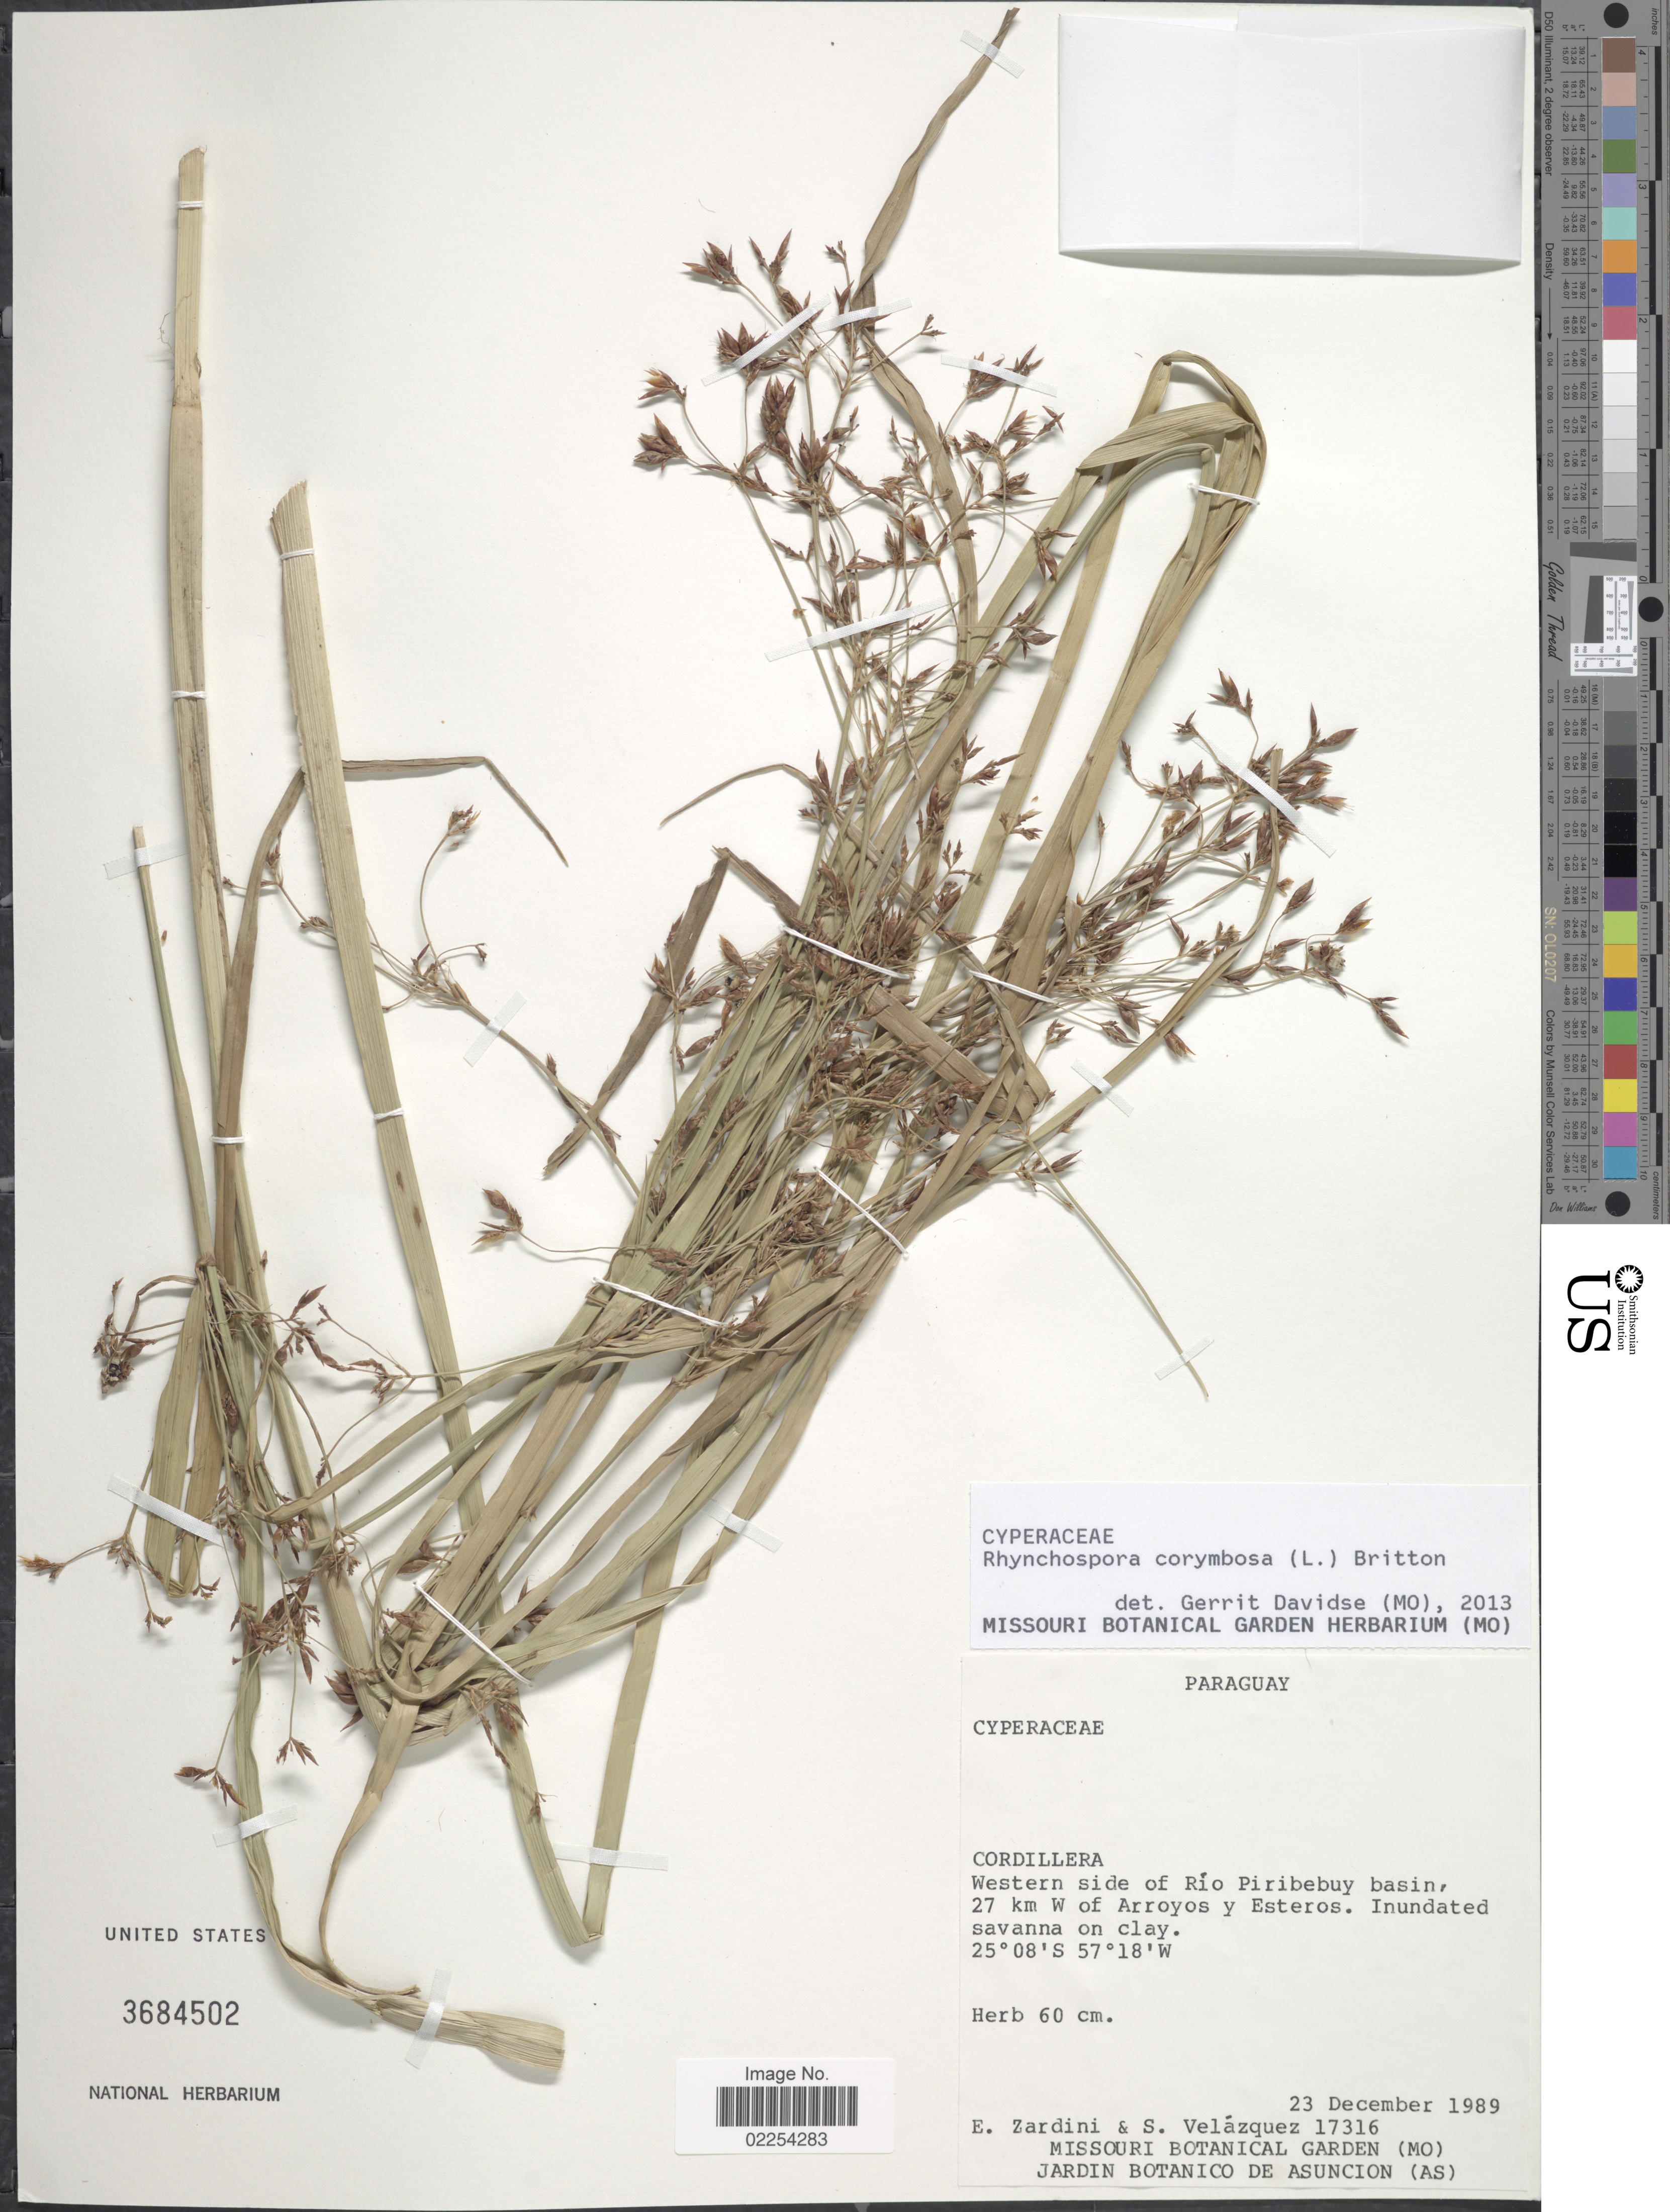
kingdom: Plantae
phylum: Tracheophyta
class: Liliopsida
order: Poales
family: Cyperaceae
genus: Rhynchospora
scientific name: Rhynchospora corymbosa var. chacoensis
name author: (Barros) Svenson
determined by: Weber, P., (ICN), Universidade Federal do Rio Grande do Sul (BRAZIL)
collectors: E. M. Zardini & S. Velázquez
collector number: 17316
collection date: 1989-12-23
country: Paraguay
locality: Cordillera, Western side of Rio Piribebuy basin, 27 km W of Arroyos y Esteros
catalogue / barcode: US 3684502